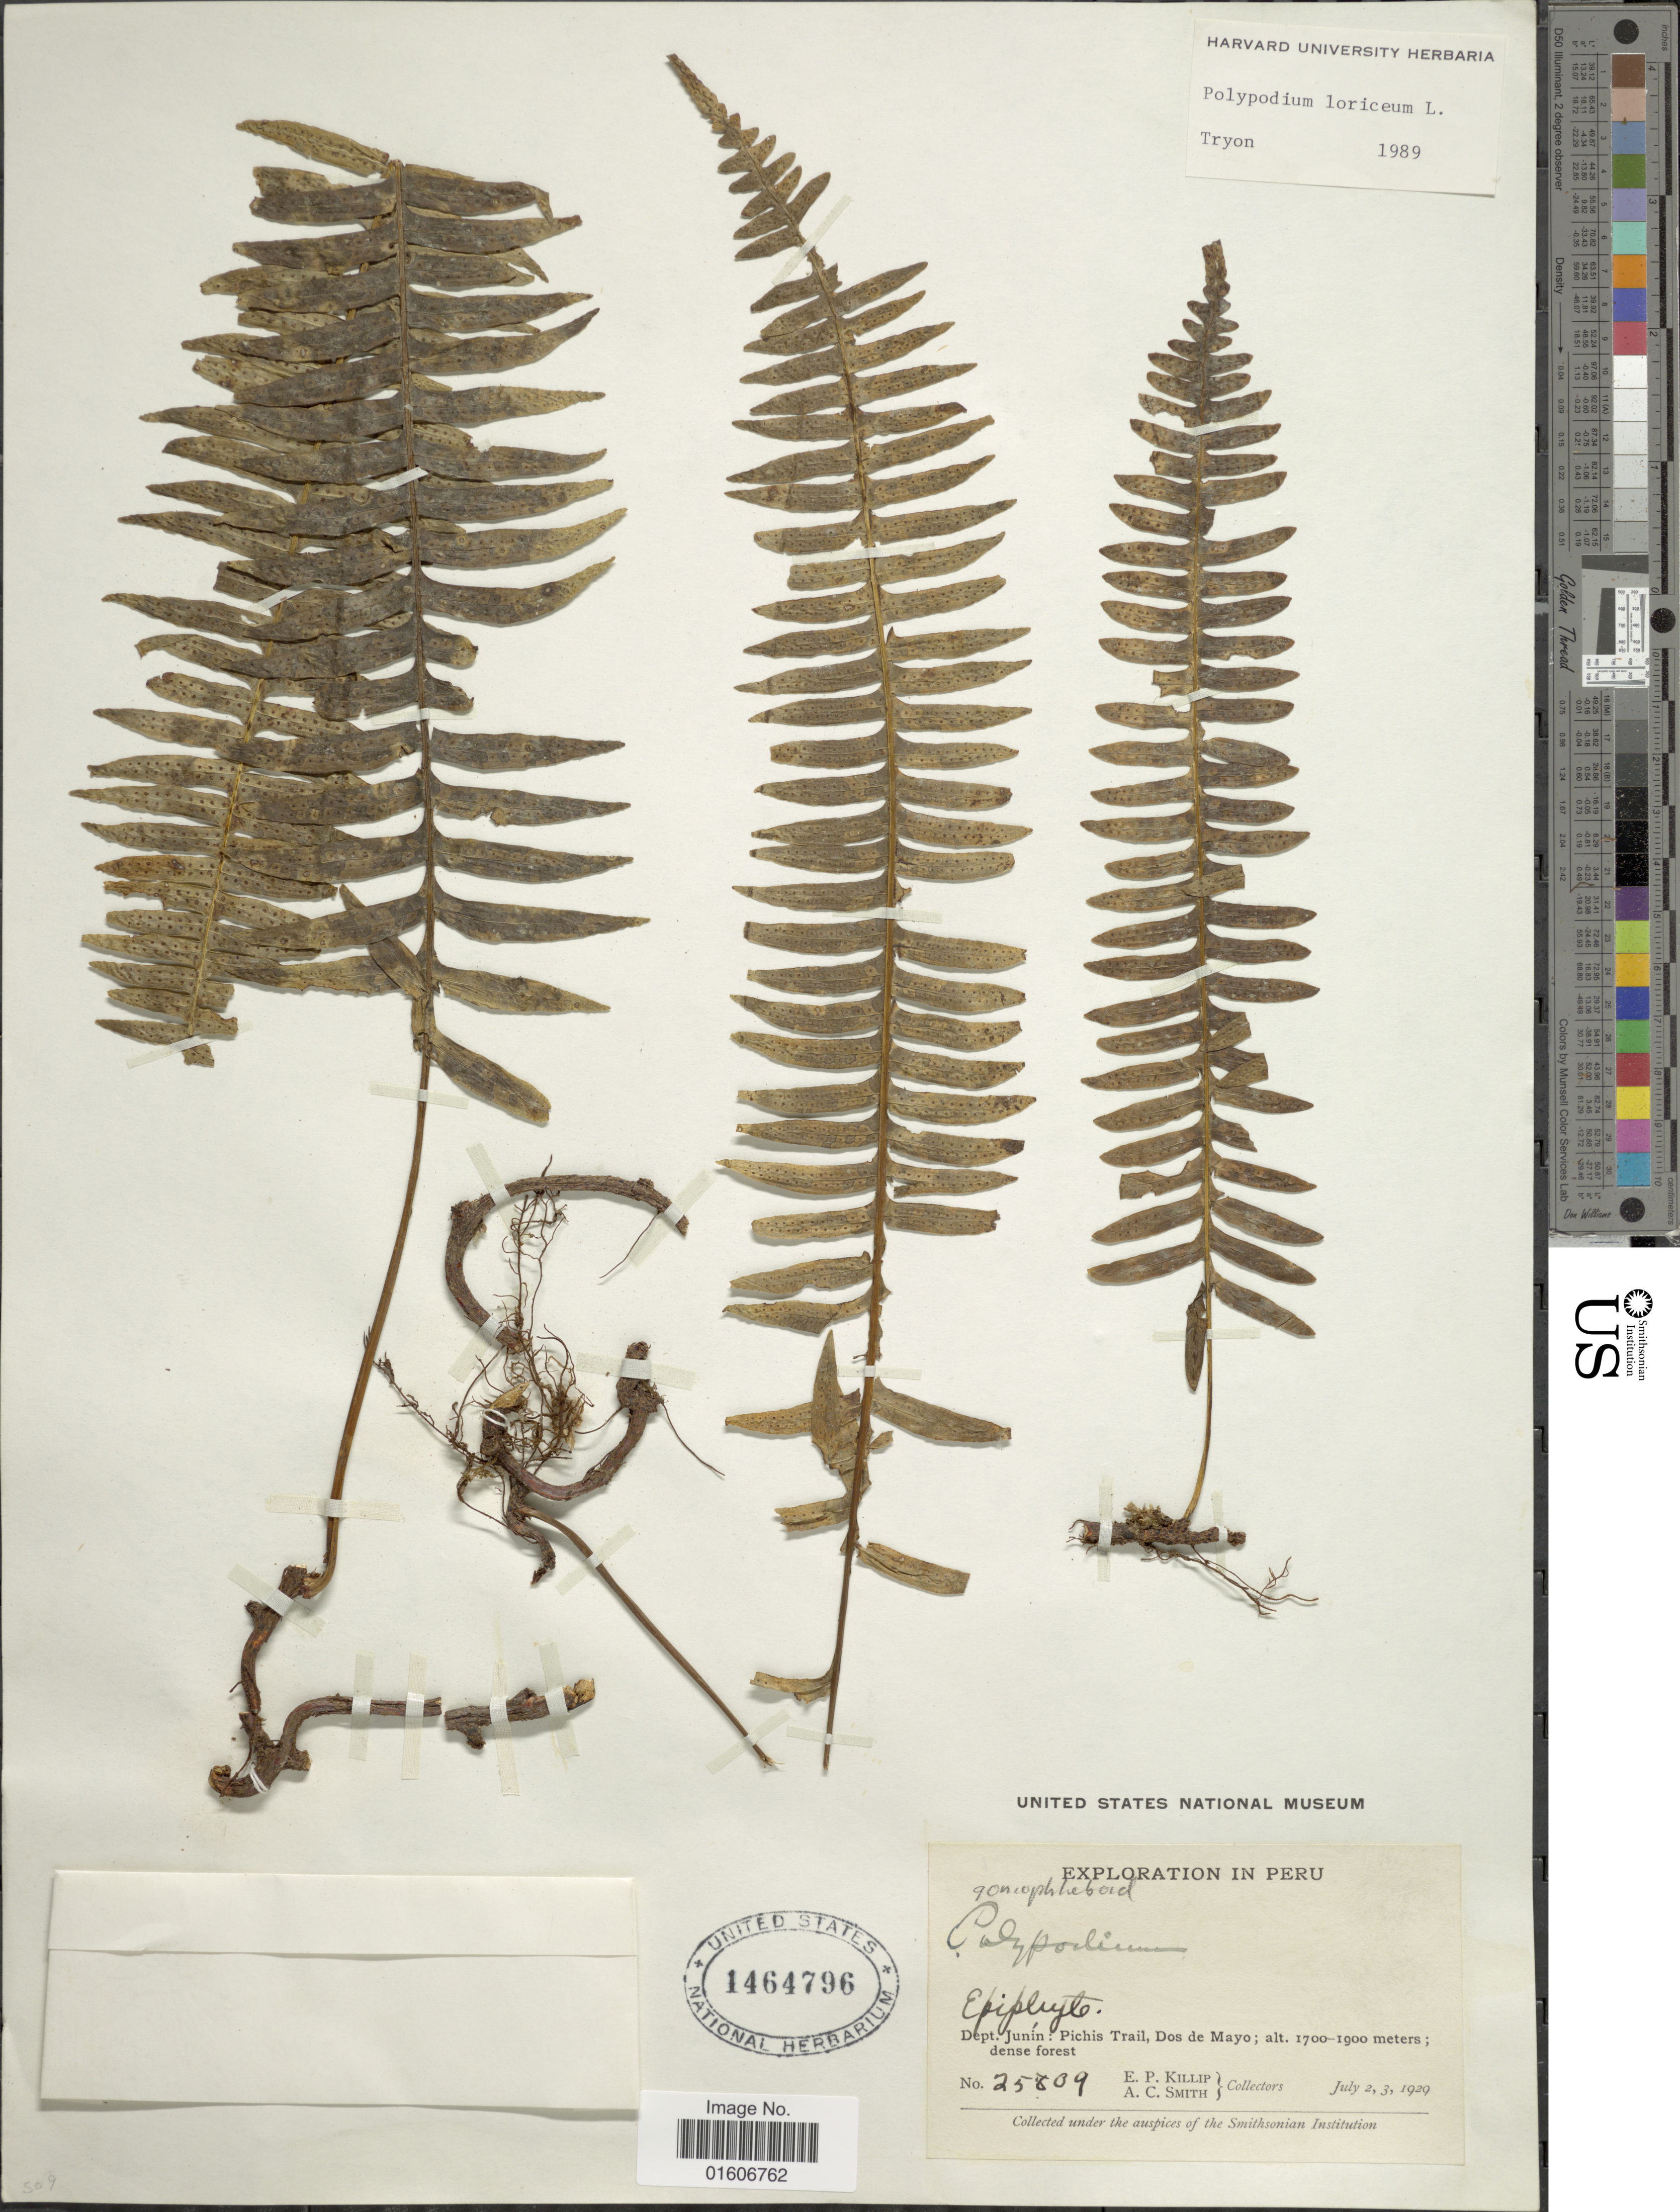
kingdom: Plantae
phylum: Tracheophyta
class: Polypodiopsida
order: Polypodiales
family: Polypodiaceae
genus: Serpocaulon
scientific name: Serpocaulon loriceum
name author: (L.) A.R. Sm.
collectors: E. P. Killip & A. C. Smith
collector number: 25639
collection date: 1929-07-02/1929-07-03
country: Peru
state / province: Junín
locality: Dept. Junín: Pichis Trail, Dos de Mayo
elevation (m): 1700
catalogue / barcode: US 1464796